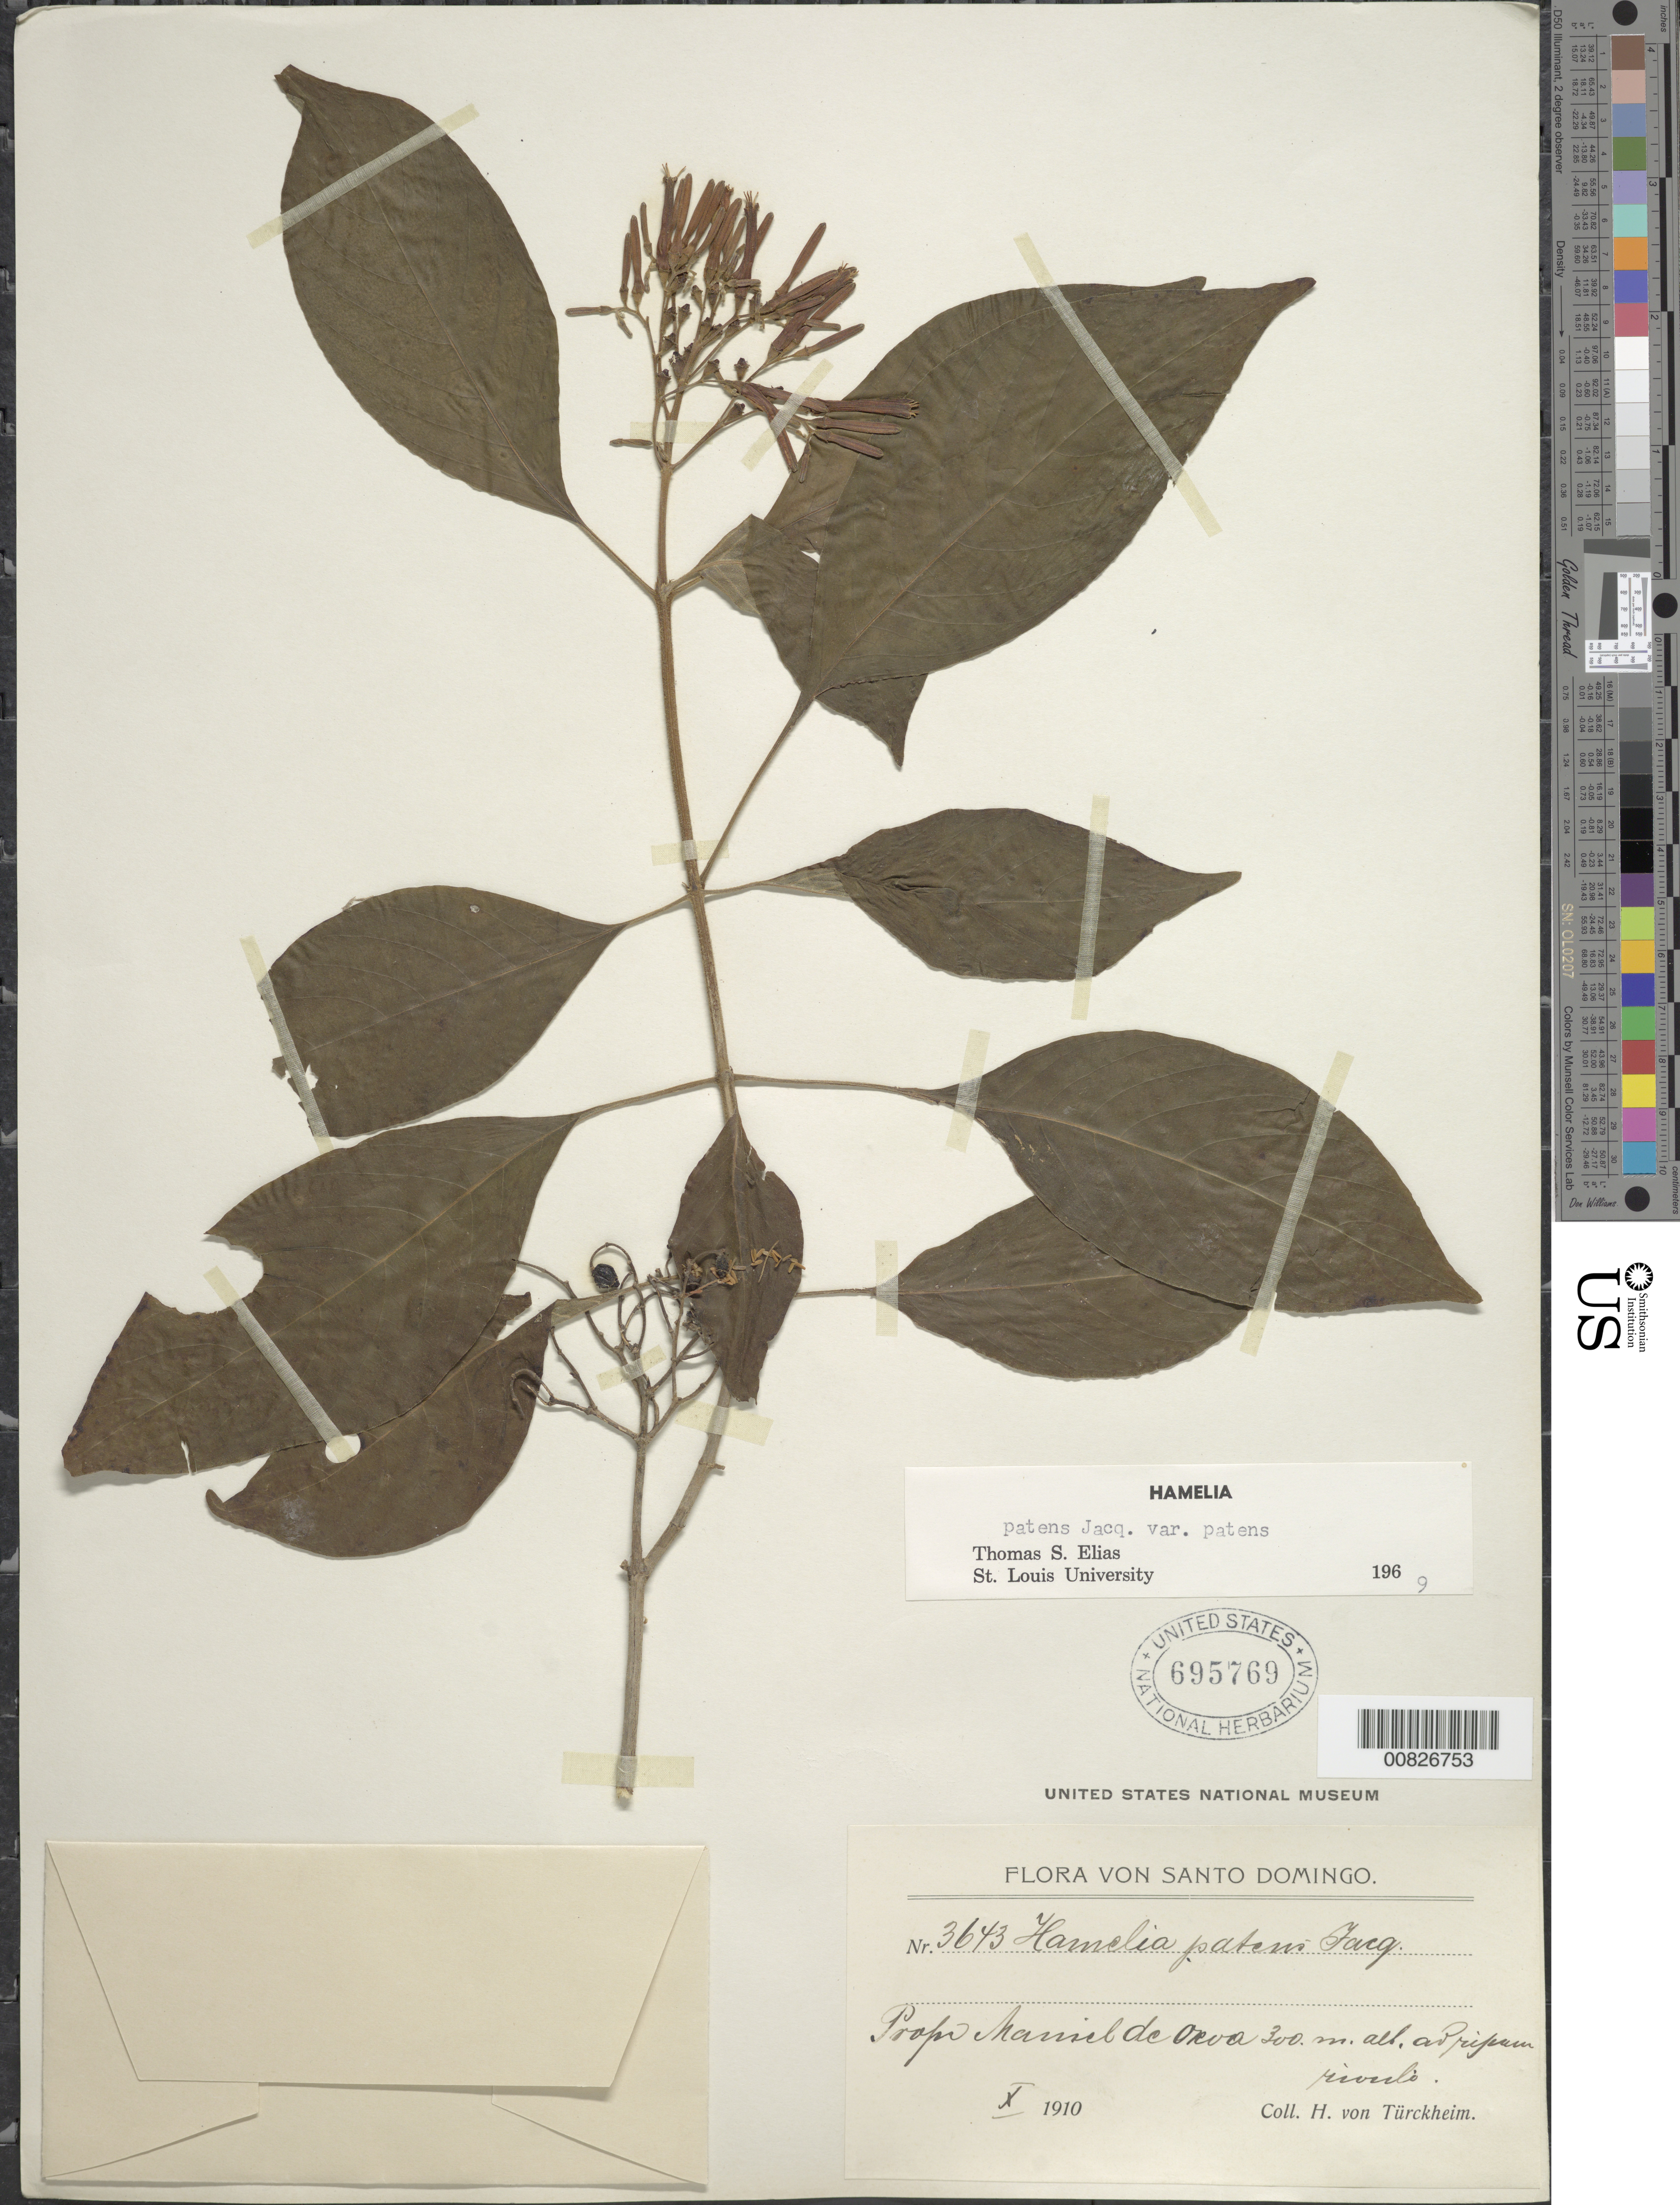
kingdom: Plantae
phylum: Tracheophyta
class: Magnoliopsida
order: Gentianales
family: Rubiaceae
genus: Hamelia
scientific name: Hamelia patens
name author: Jacq.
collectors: H. von Türckheim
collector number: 3643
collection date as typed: Oct 1910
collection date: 1910-10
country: Dominican Republic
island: Hispaniola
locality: "Marurial del Orva"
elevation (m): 300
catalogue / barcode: US 695769